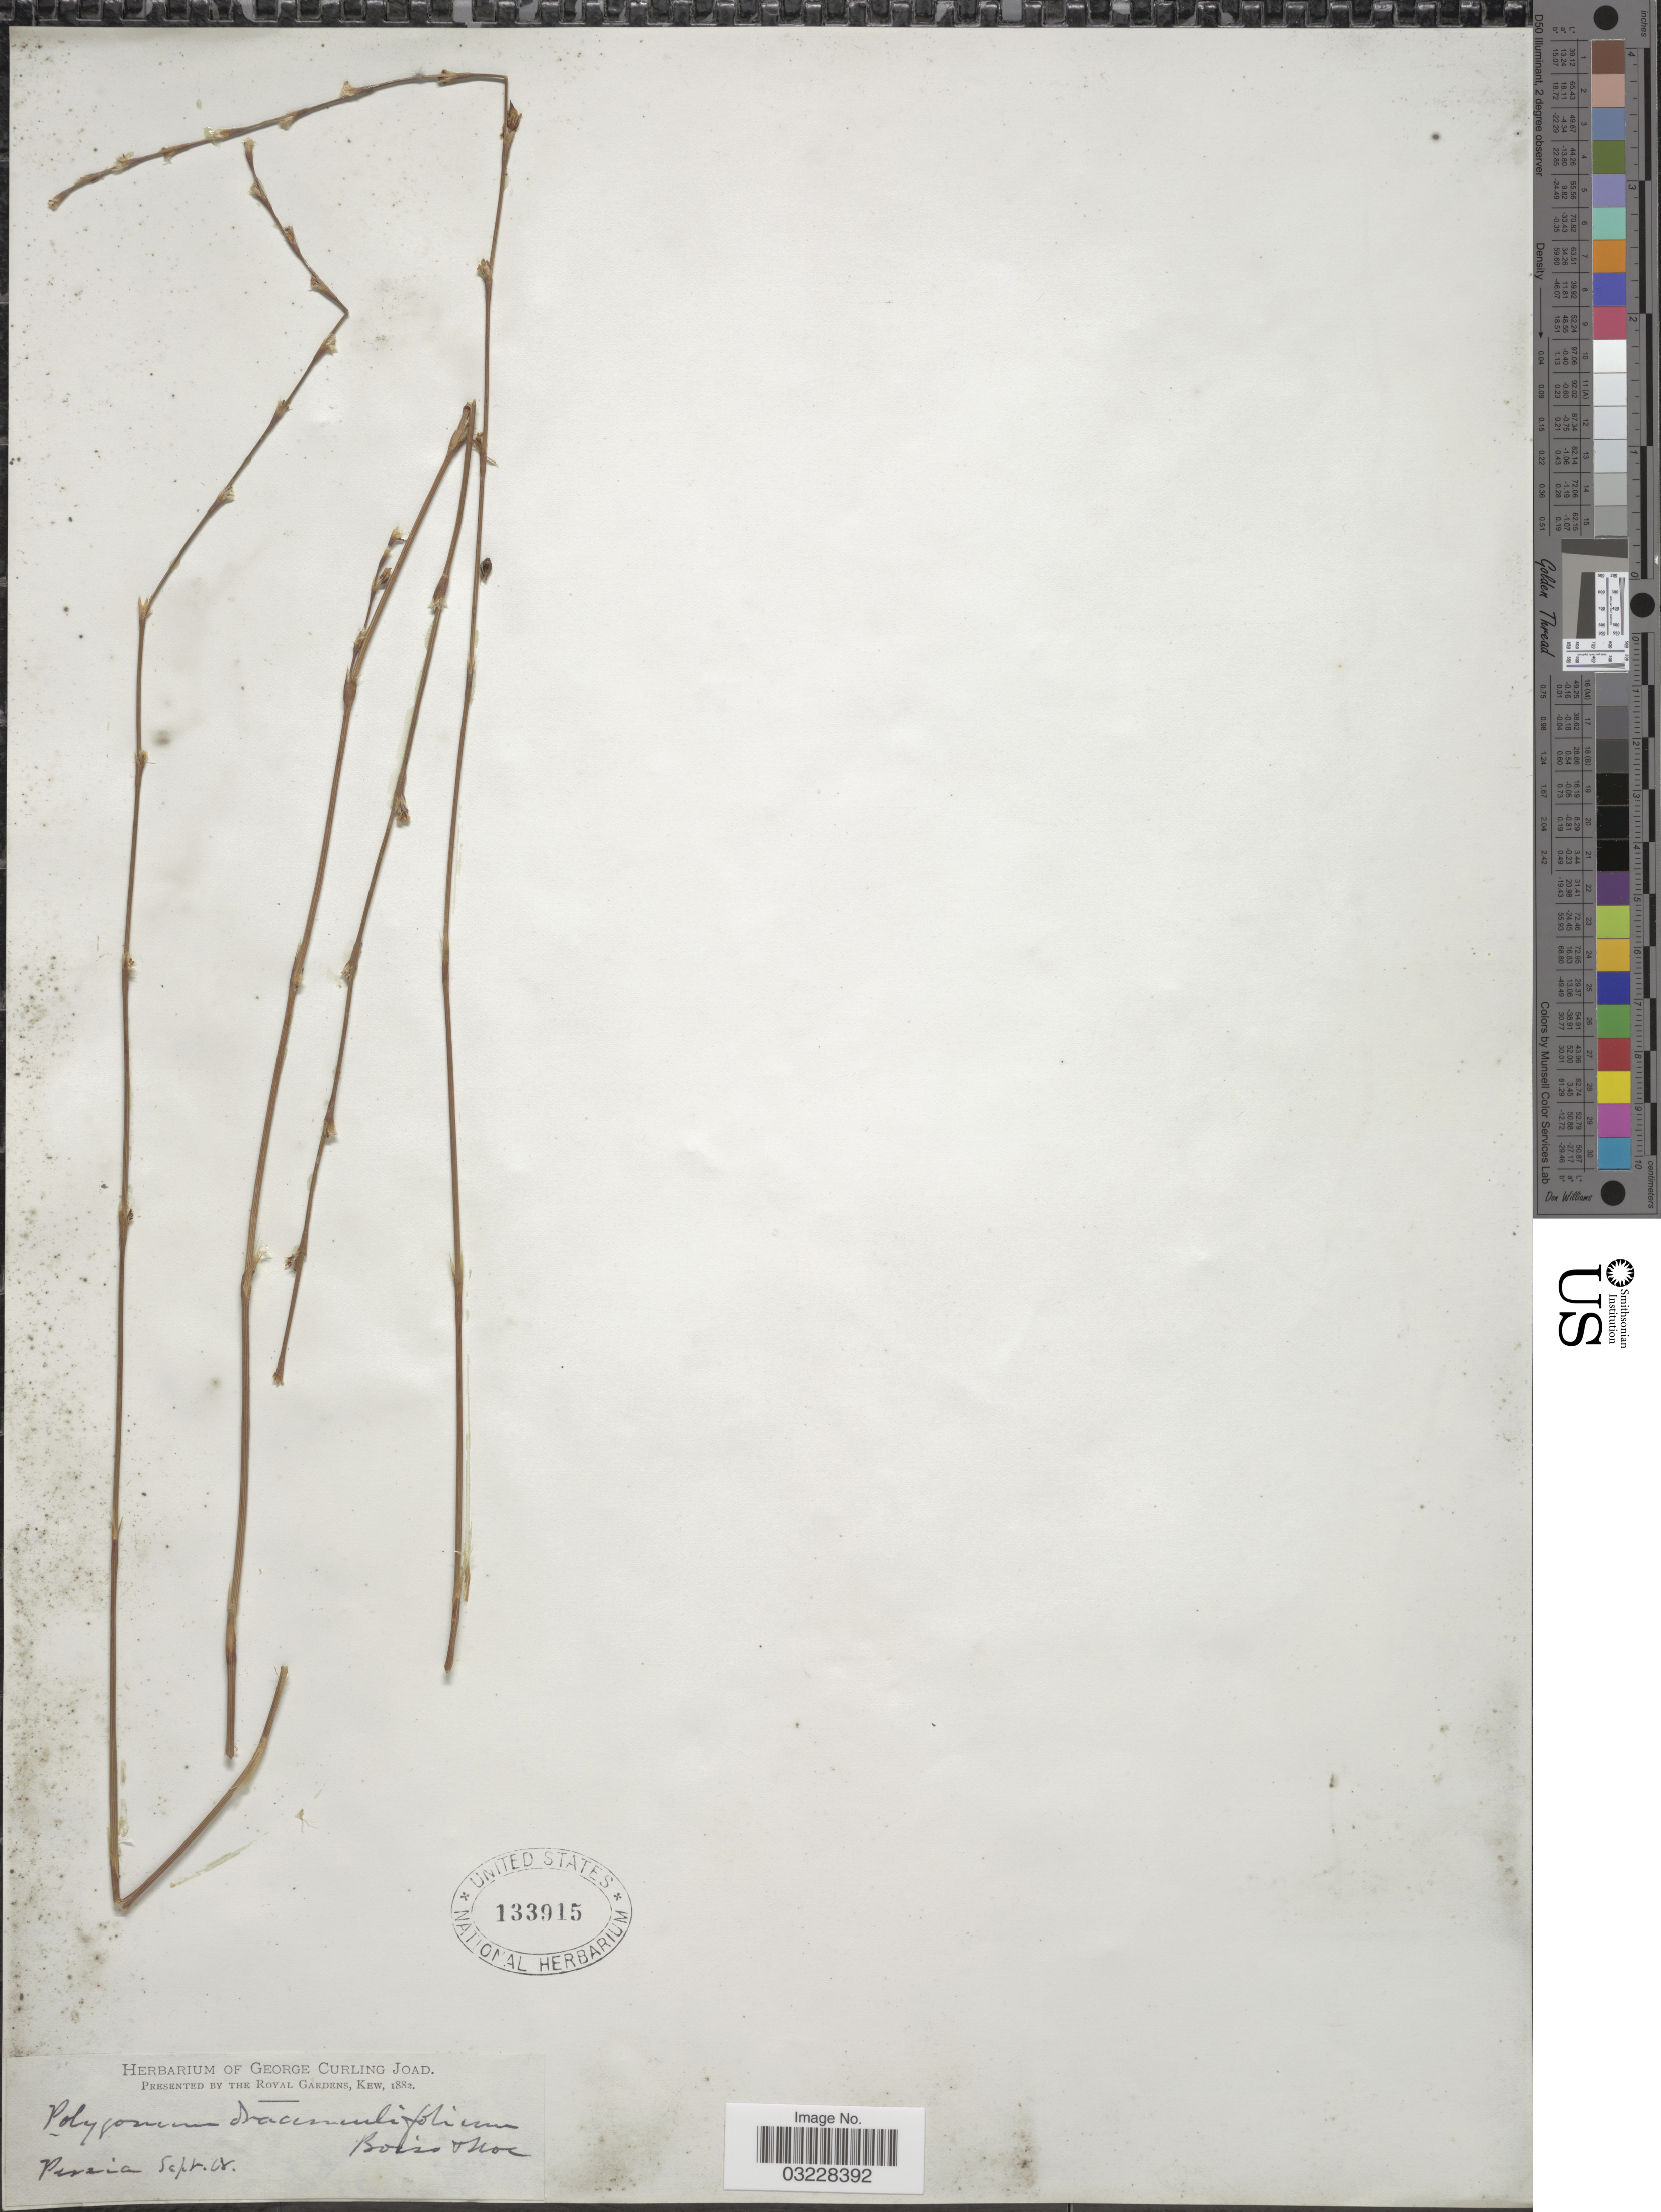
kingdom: Plantae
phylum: Tracheophyta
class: Magnoliopsida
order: Caryophyllales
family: Polygonaceae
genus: Polygonum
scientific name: Polygonum dracunculifolium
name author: Boiss.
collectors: ex herb. George Curling Joad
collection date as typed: Transcribed d/m/y: /9/8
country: Iran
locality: Persia.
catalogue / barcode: US 133915